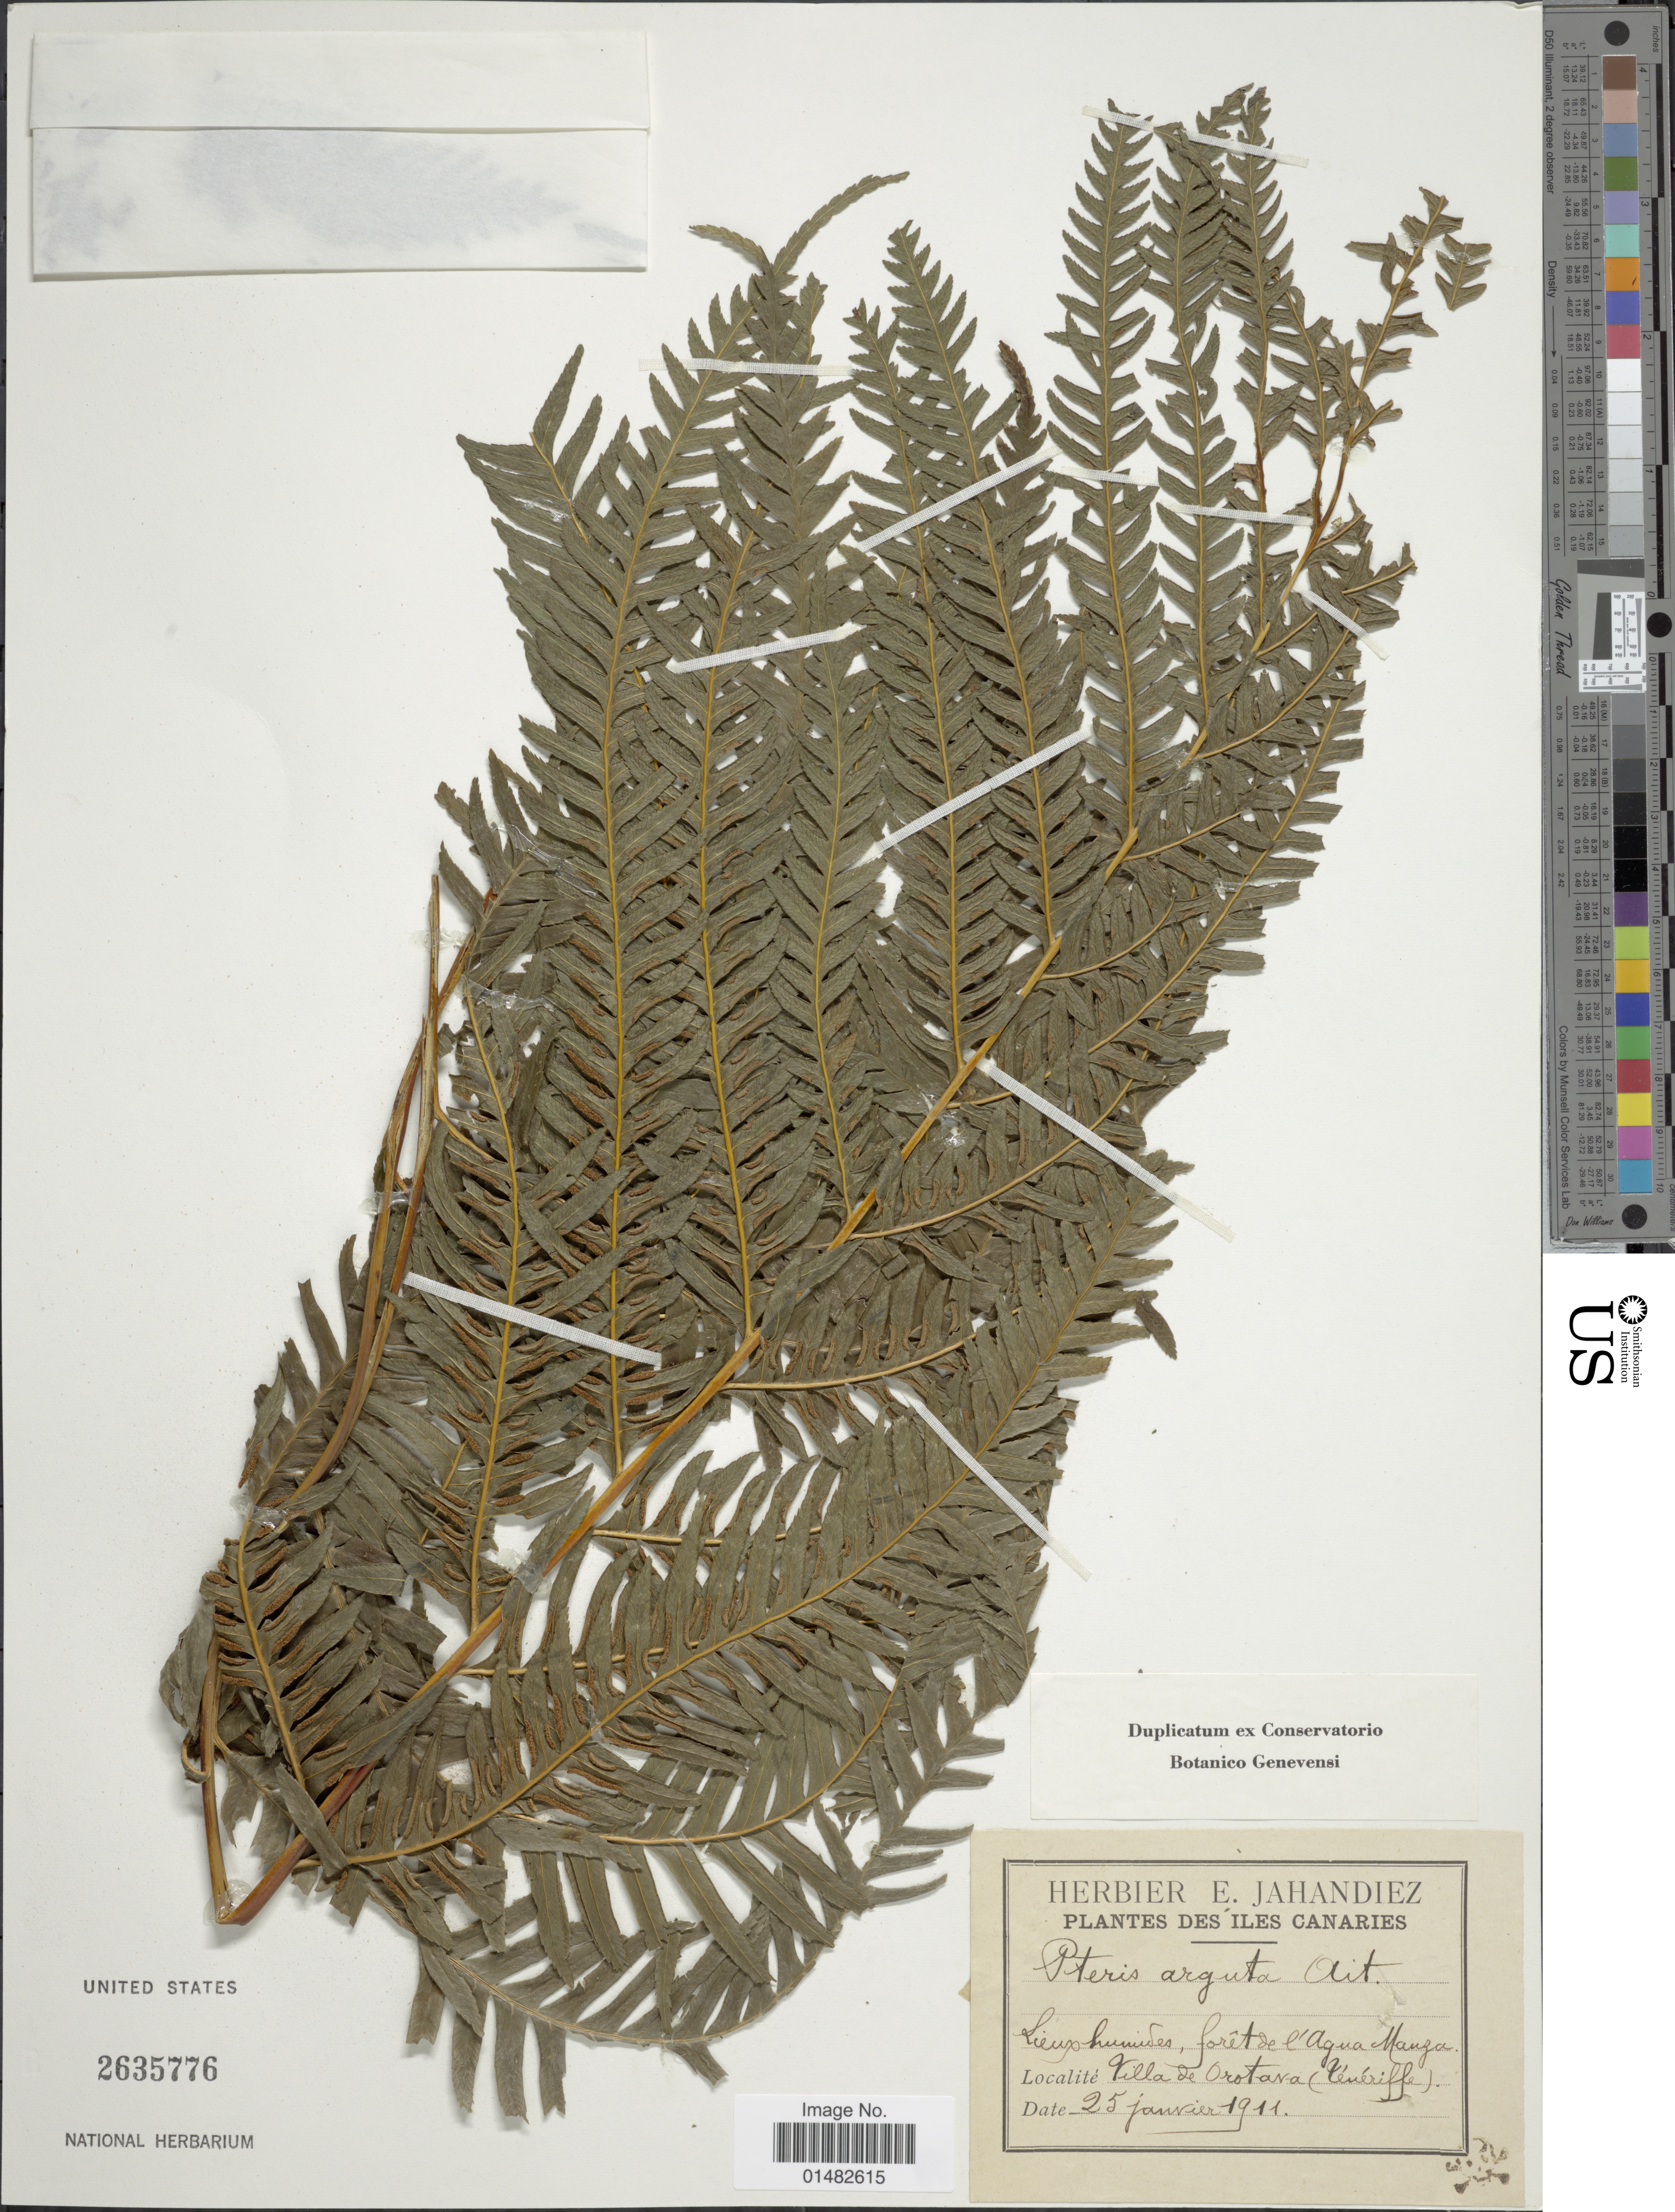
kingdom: Plantae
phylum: Tracheophyta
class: Polypodiopsida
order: Polypodiales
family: Pteridaceae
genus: Pteris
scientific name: Pteris arguta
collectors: ex herb. E. Jahandiez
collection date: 1911-01-25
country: Spain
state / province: Canarias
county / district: Santa Cruz de Tenerife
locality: Villa da Orotava (Teneriffe). Aguamansa forest.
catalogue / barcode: US 2635776